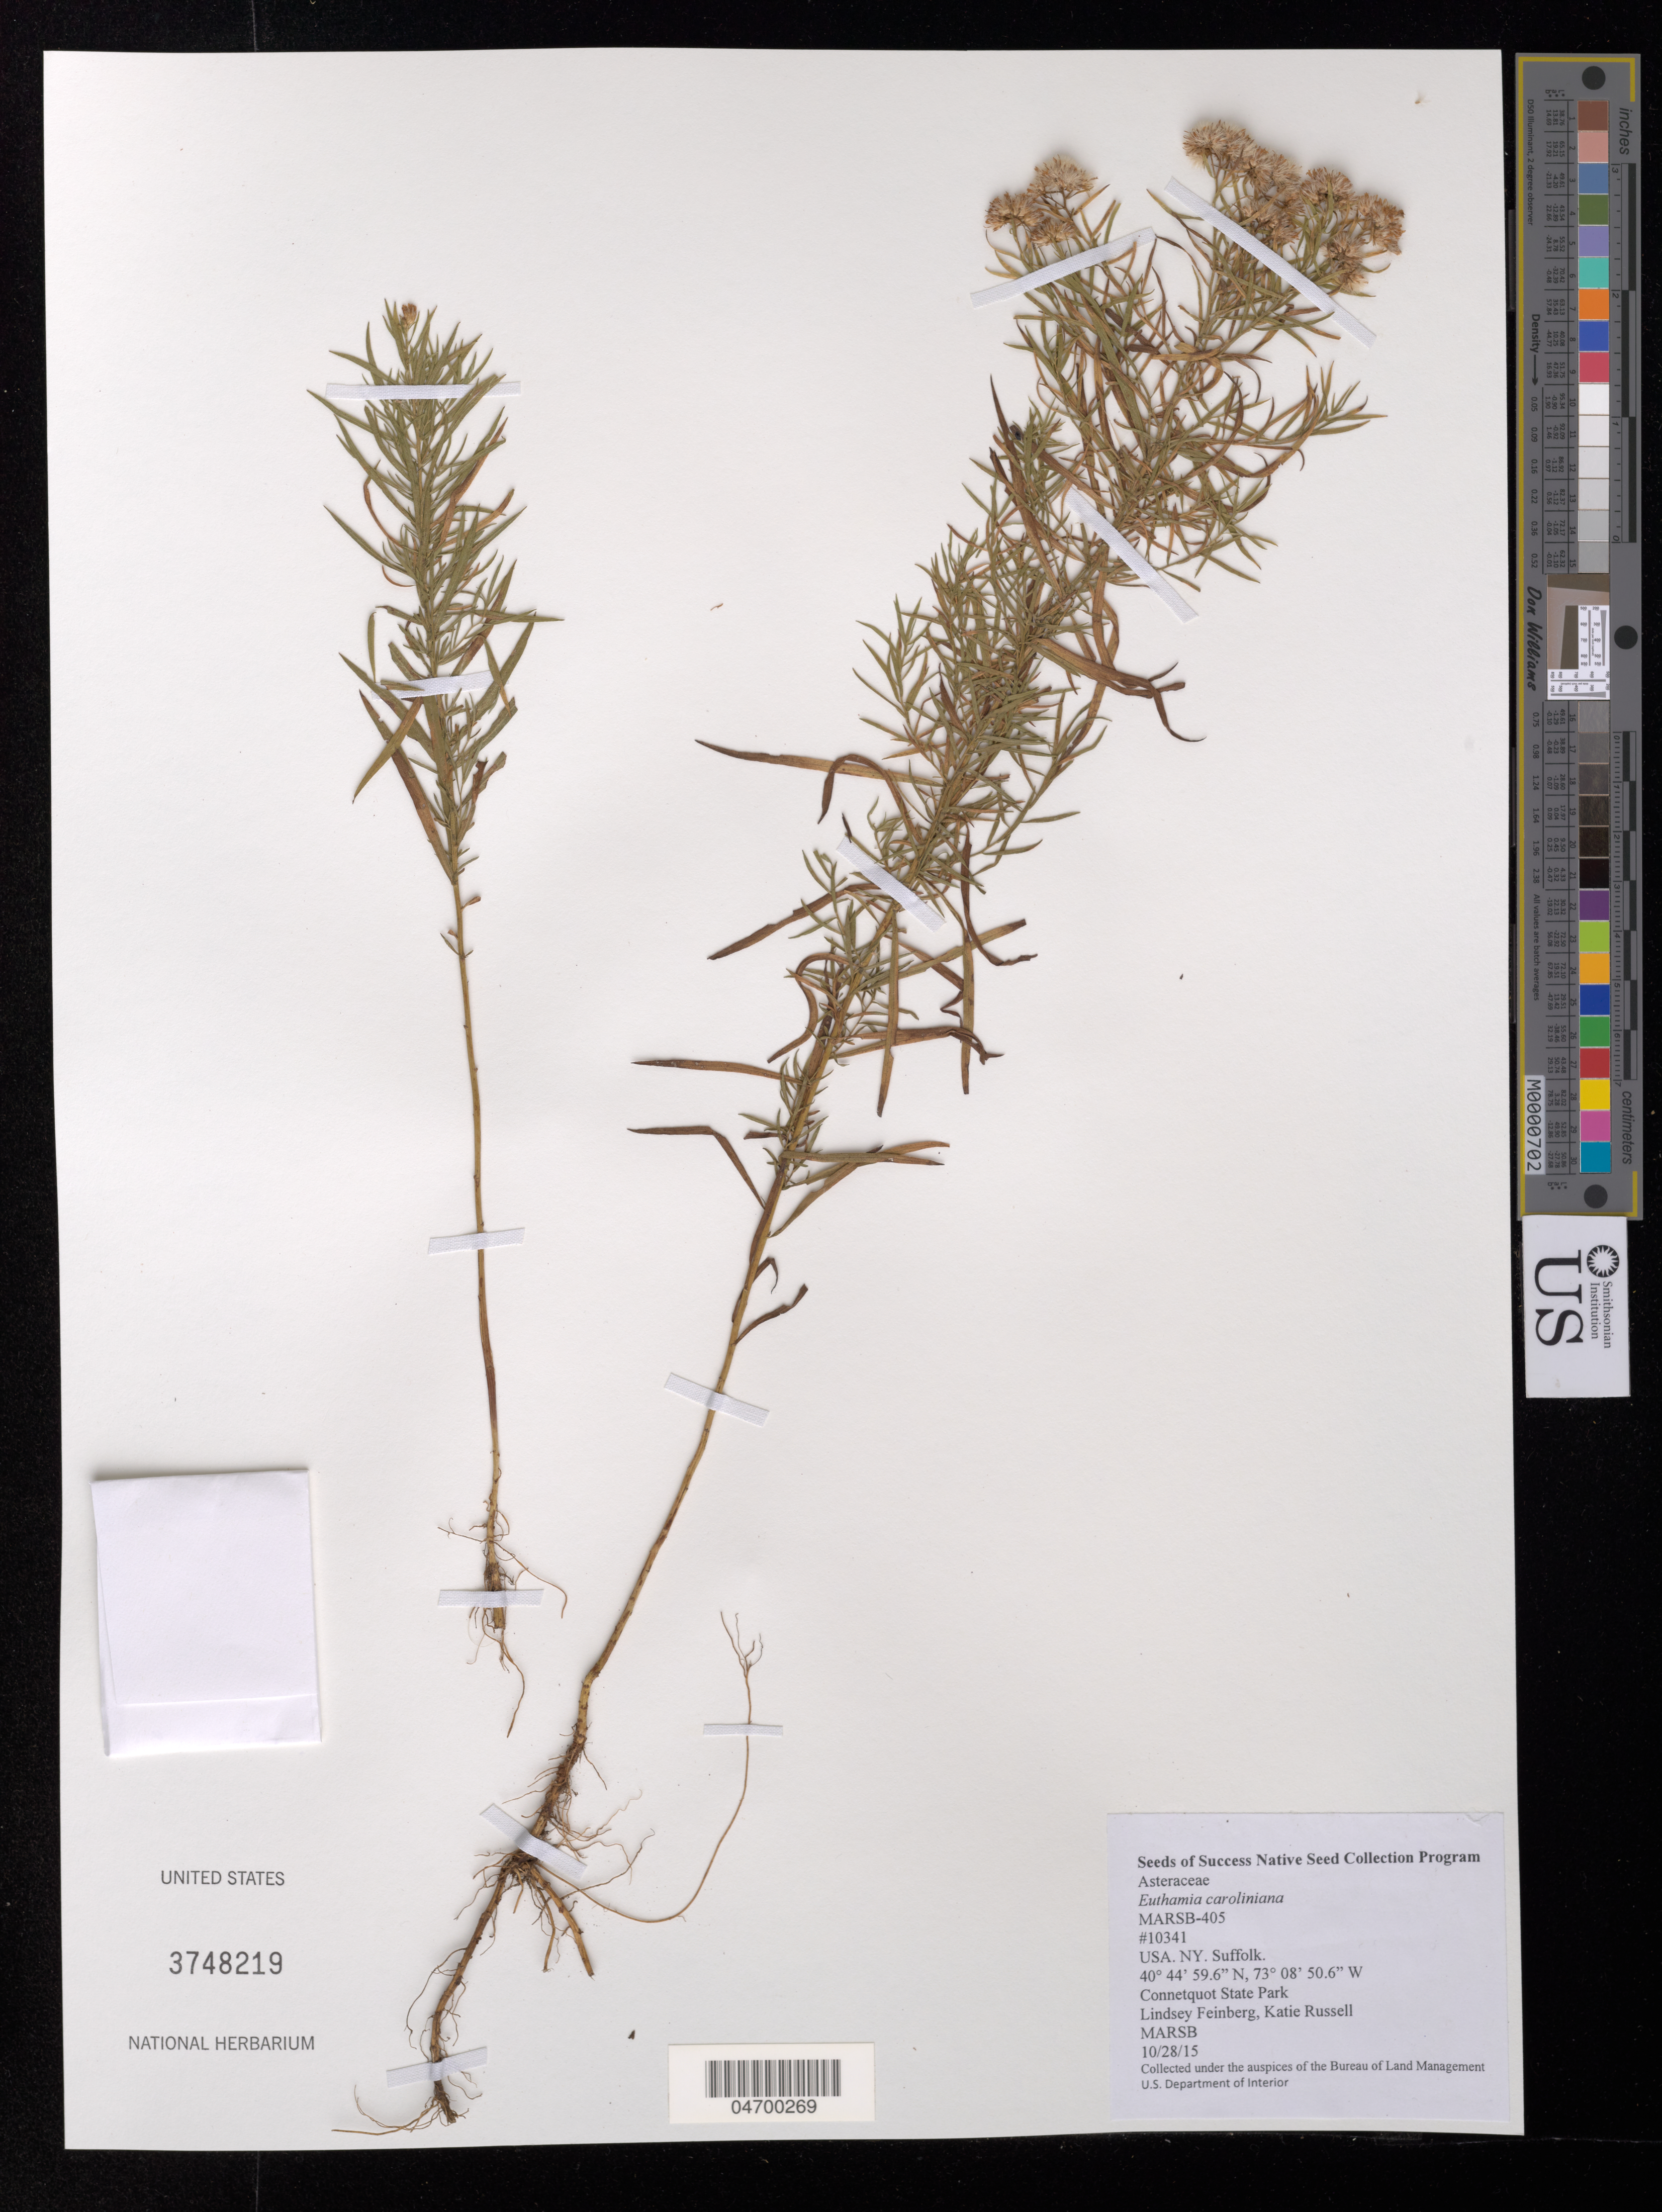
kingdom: Plantae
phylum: Tracheophyta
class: Magnoliopsida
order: Asterales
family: Asteraceae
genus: Euthamia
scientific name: Euthamia caroliniana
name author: (L.) Greene ex Porter & Britton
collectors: L. Feinberg & K. Russell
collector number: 10341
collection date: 2015-10-28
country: United States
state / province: New York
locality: Suffolk. Connetquot State Park.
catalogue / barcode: US 3748219